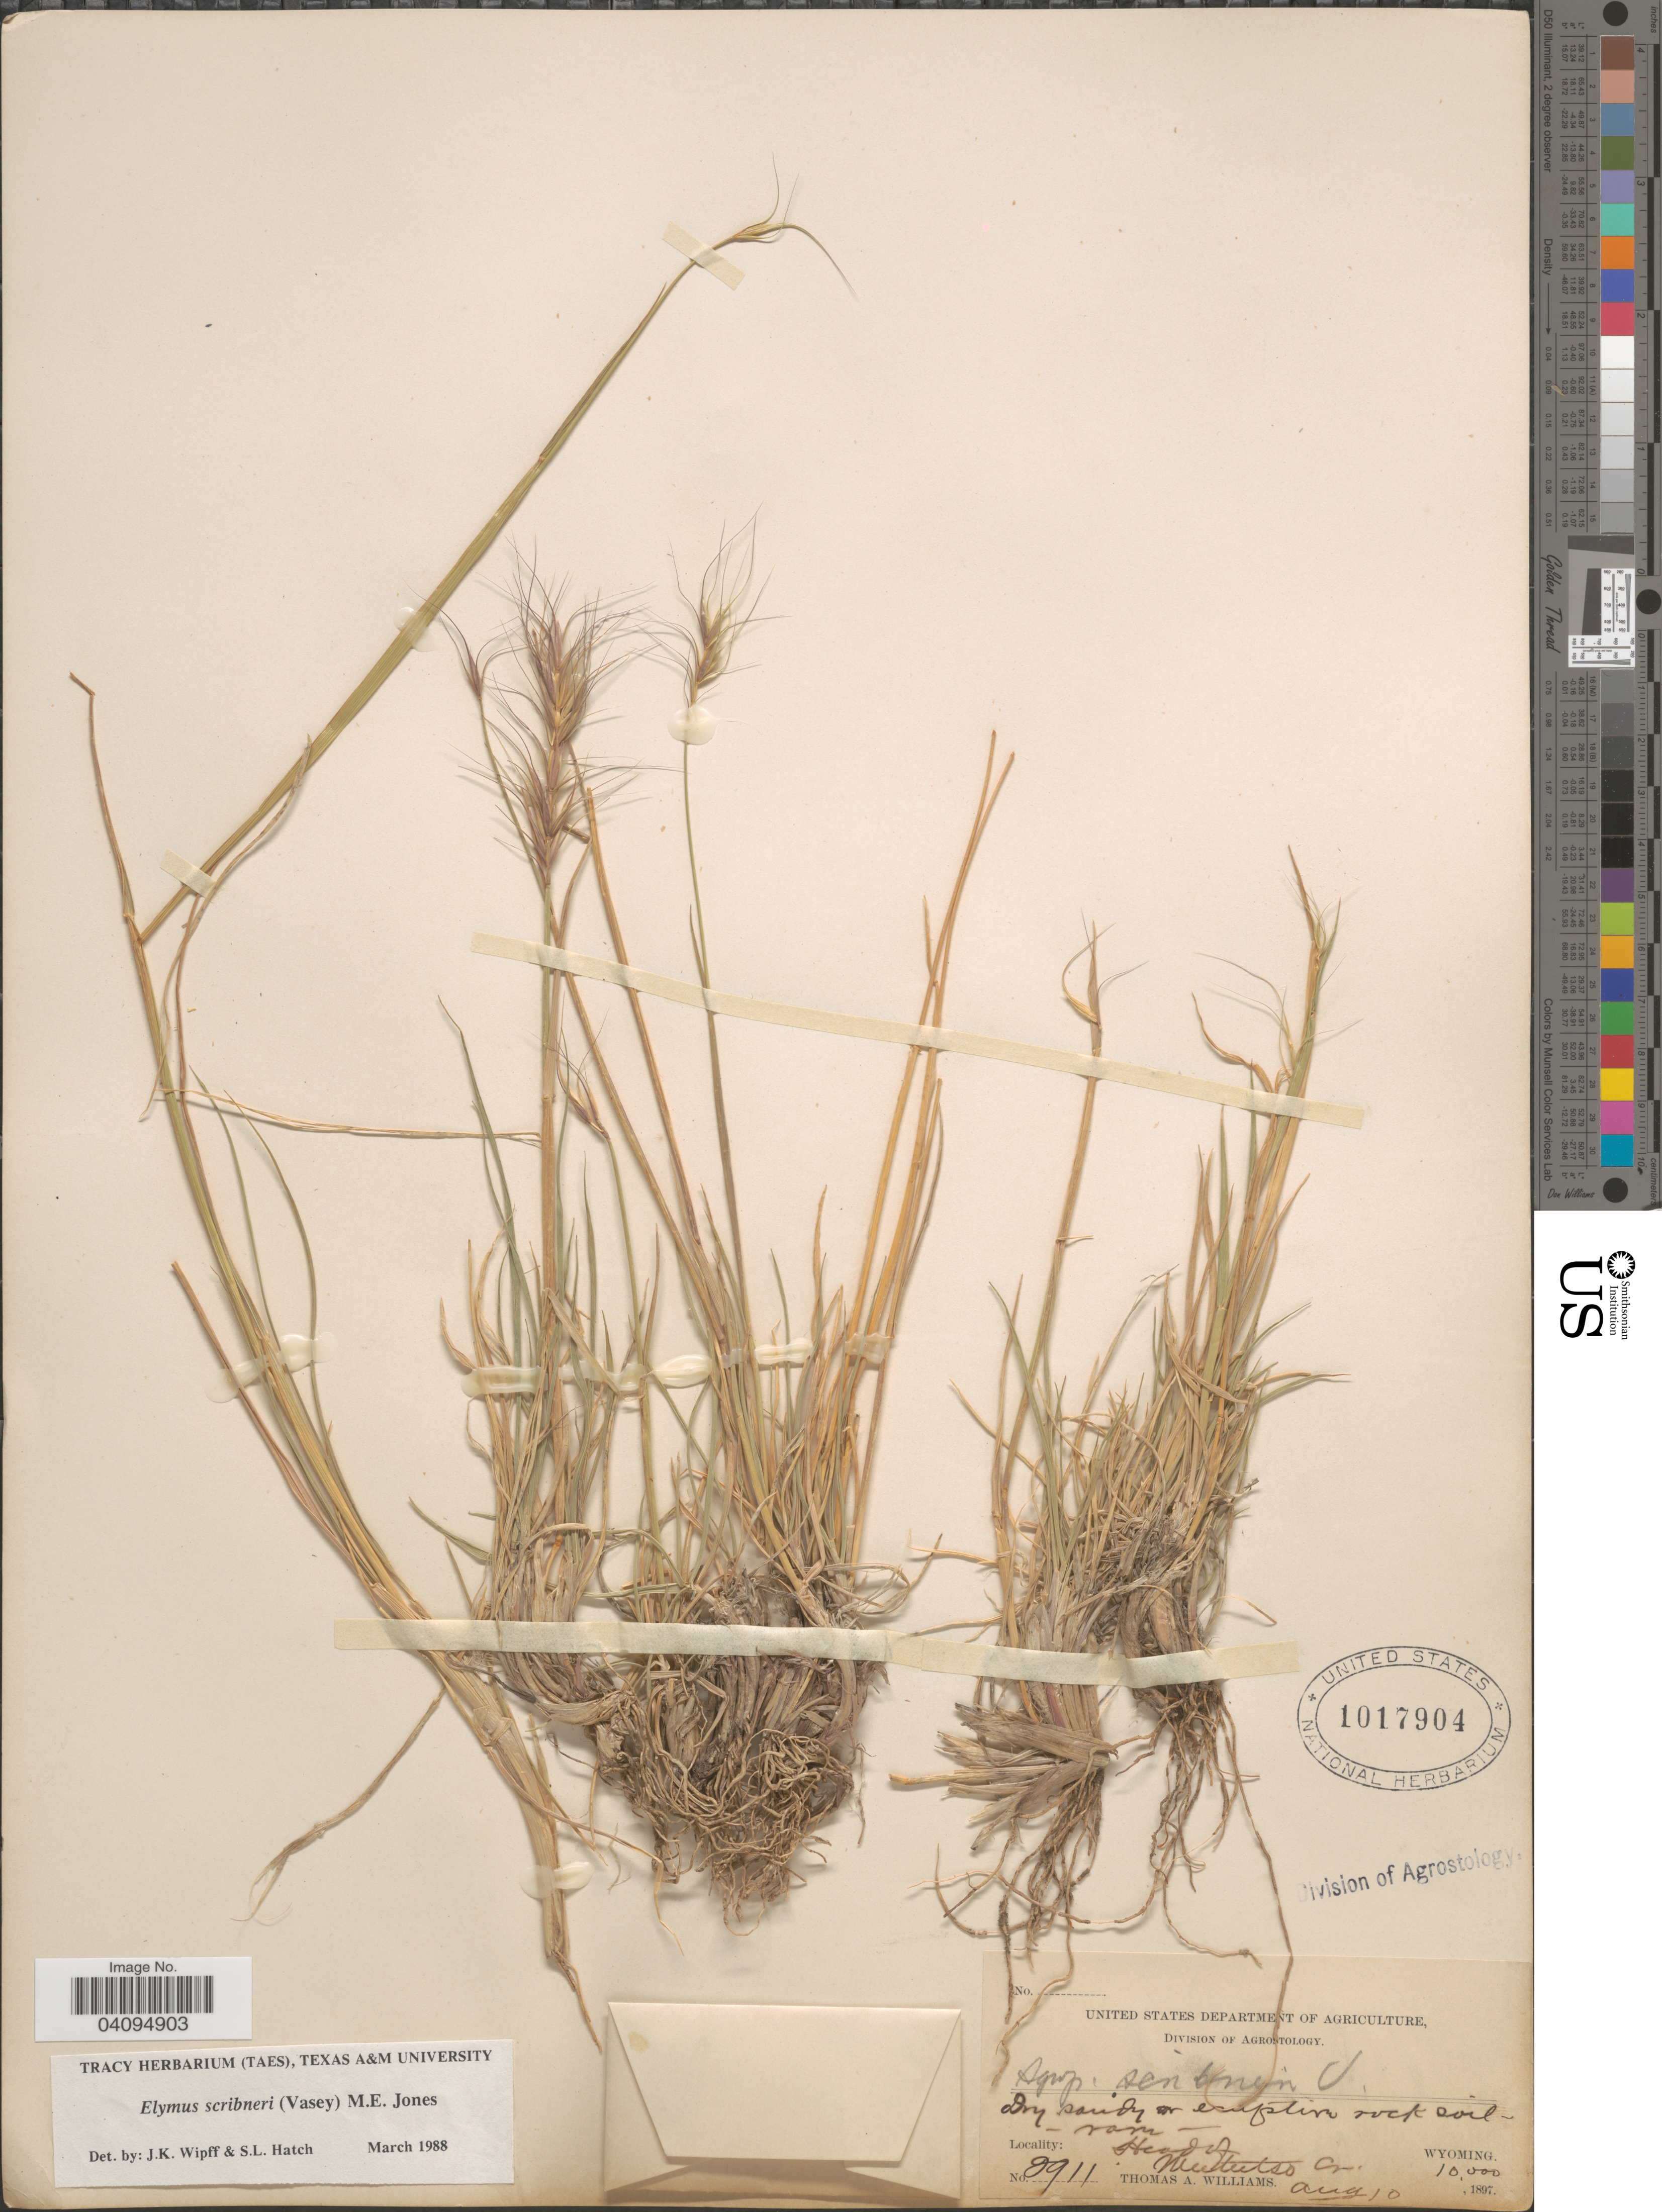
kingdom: Plantae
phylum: Tracheophyta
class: Liliopsida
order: Poales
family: Poaceae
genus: Elymus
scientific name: Elymus scribneri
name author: (Vasey) M.E. Jones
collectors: T. A. Williams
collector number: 2911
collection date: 1897-08-10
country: United States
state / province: Wyoming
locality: Head of Mateetse Cr.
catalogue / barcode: US 1017904